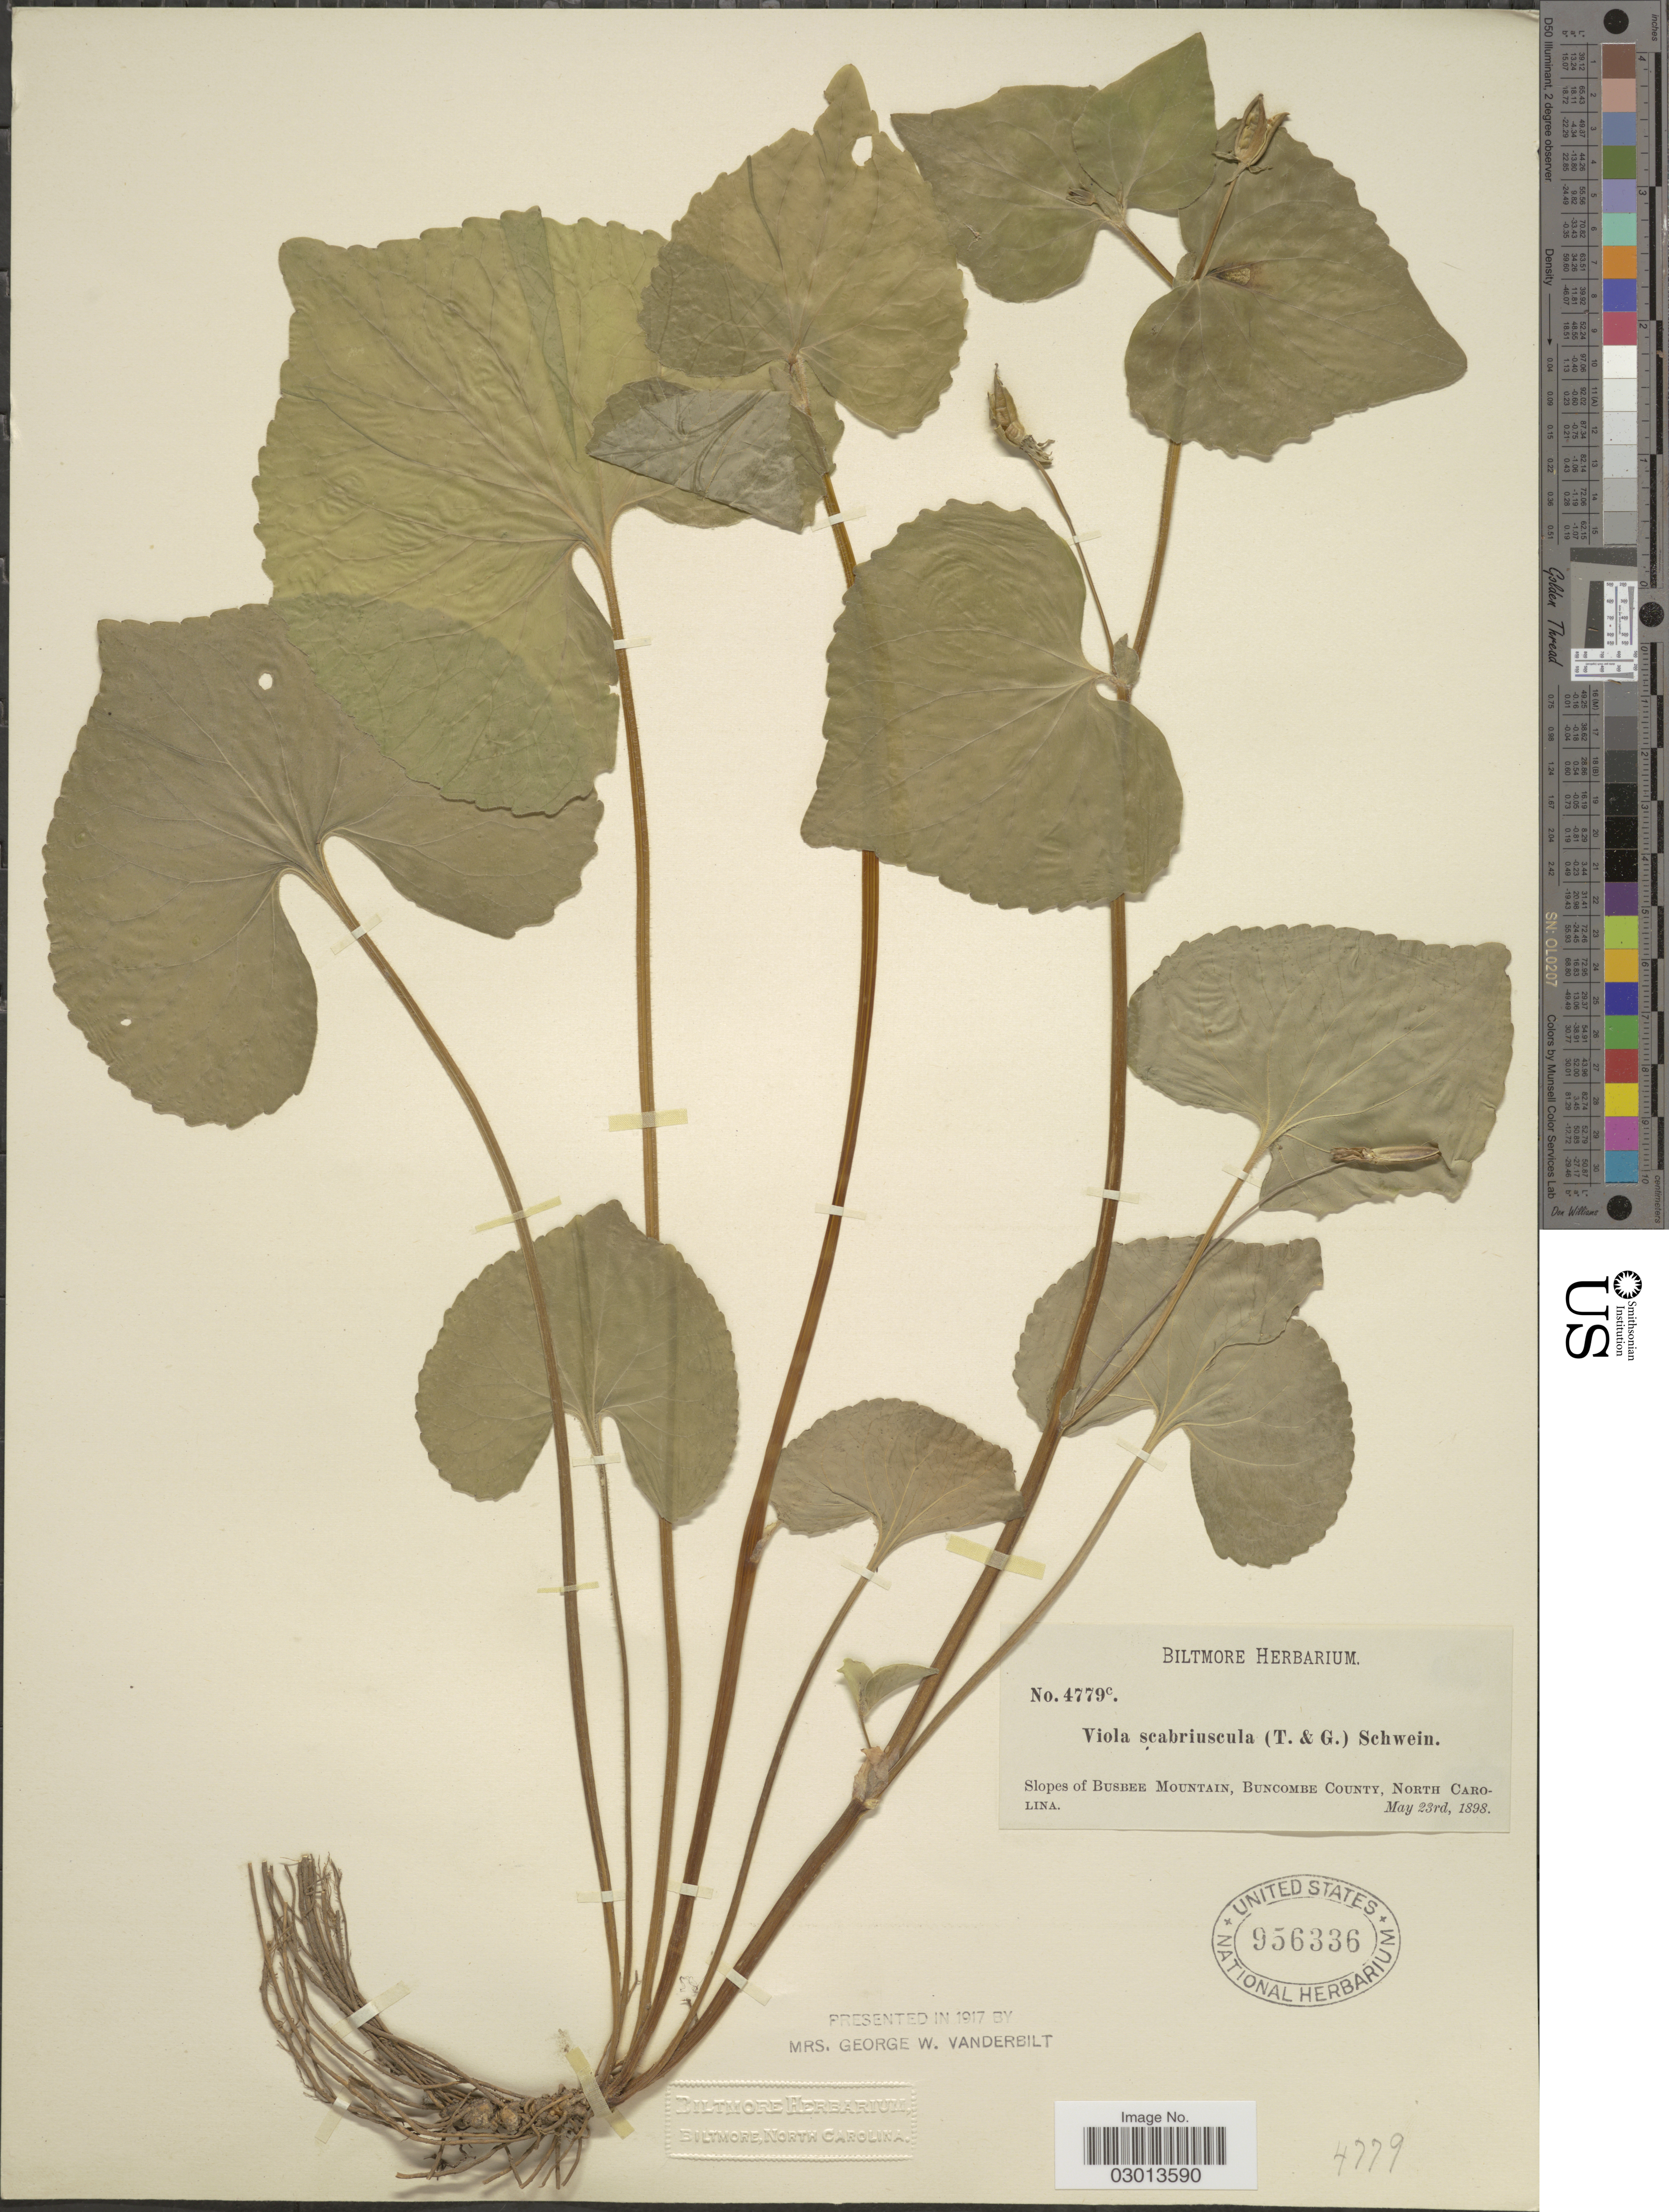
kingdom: Plantae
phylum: Tracheophyta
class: Magnoliopsida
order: Malpighiales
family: Violaceae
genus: Viola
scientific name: Viola pensylvanica var. leiocarpa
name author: (Fernald & Wiegand) Fernald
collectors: ex herb. Biltmore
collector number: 4779c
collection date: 1898-05-23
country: United States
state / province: North Carolina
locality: Slopes of Busbee Mountain, Buncombe County.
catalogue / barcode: US 956336